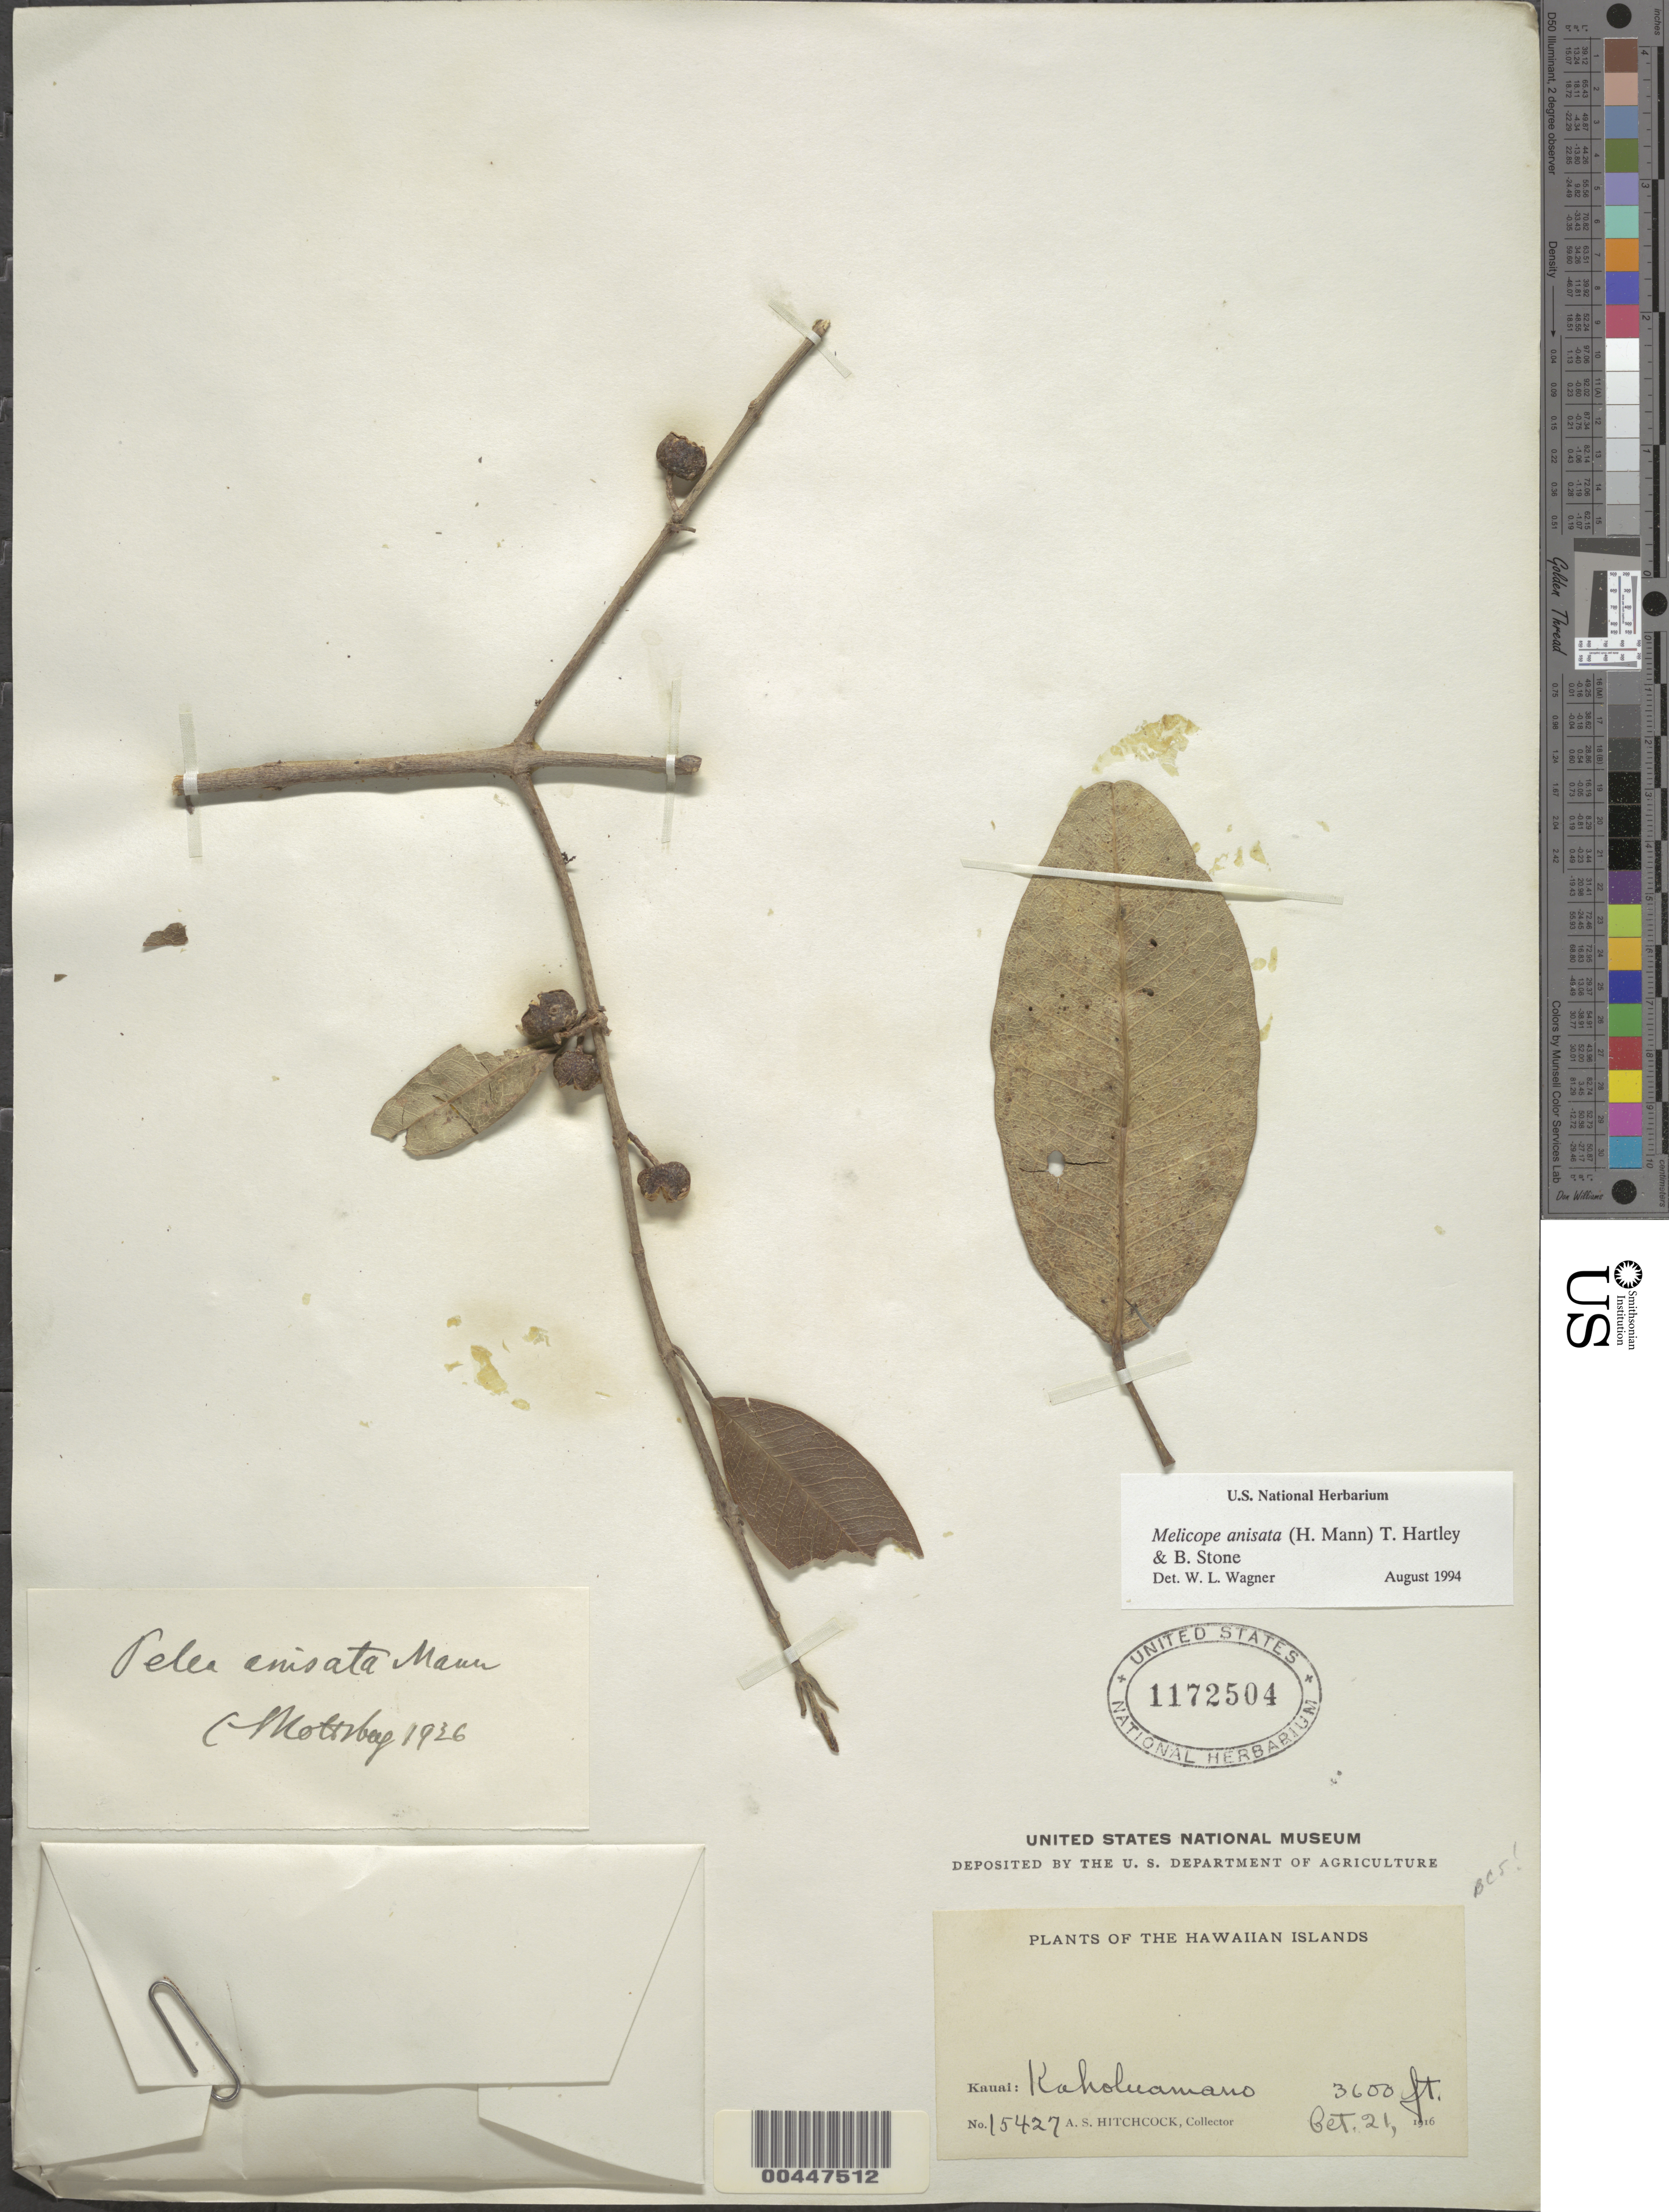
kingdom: Plantae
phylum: Tracheophyta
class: Magnoliopsida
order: Sapindales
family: Rutaceae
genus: Melicope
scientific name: Melicope anisata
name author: (H. Mann) T.G. Hartley & B.C. Stone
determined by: Wagner, W. L., (BOT), Smithsonian Institution - National Museum of Natural History (UNITED STATES)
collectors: A. S. Hitchcock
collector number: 15427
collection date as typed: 21 Oct 1916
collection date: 1916-10-21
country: United States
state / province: Hawaii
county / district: Kauai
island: Kaua'i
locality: Kaholuamano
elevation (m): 1097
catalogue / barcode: US 1172504